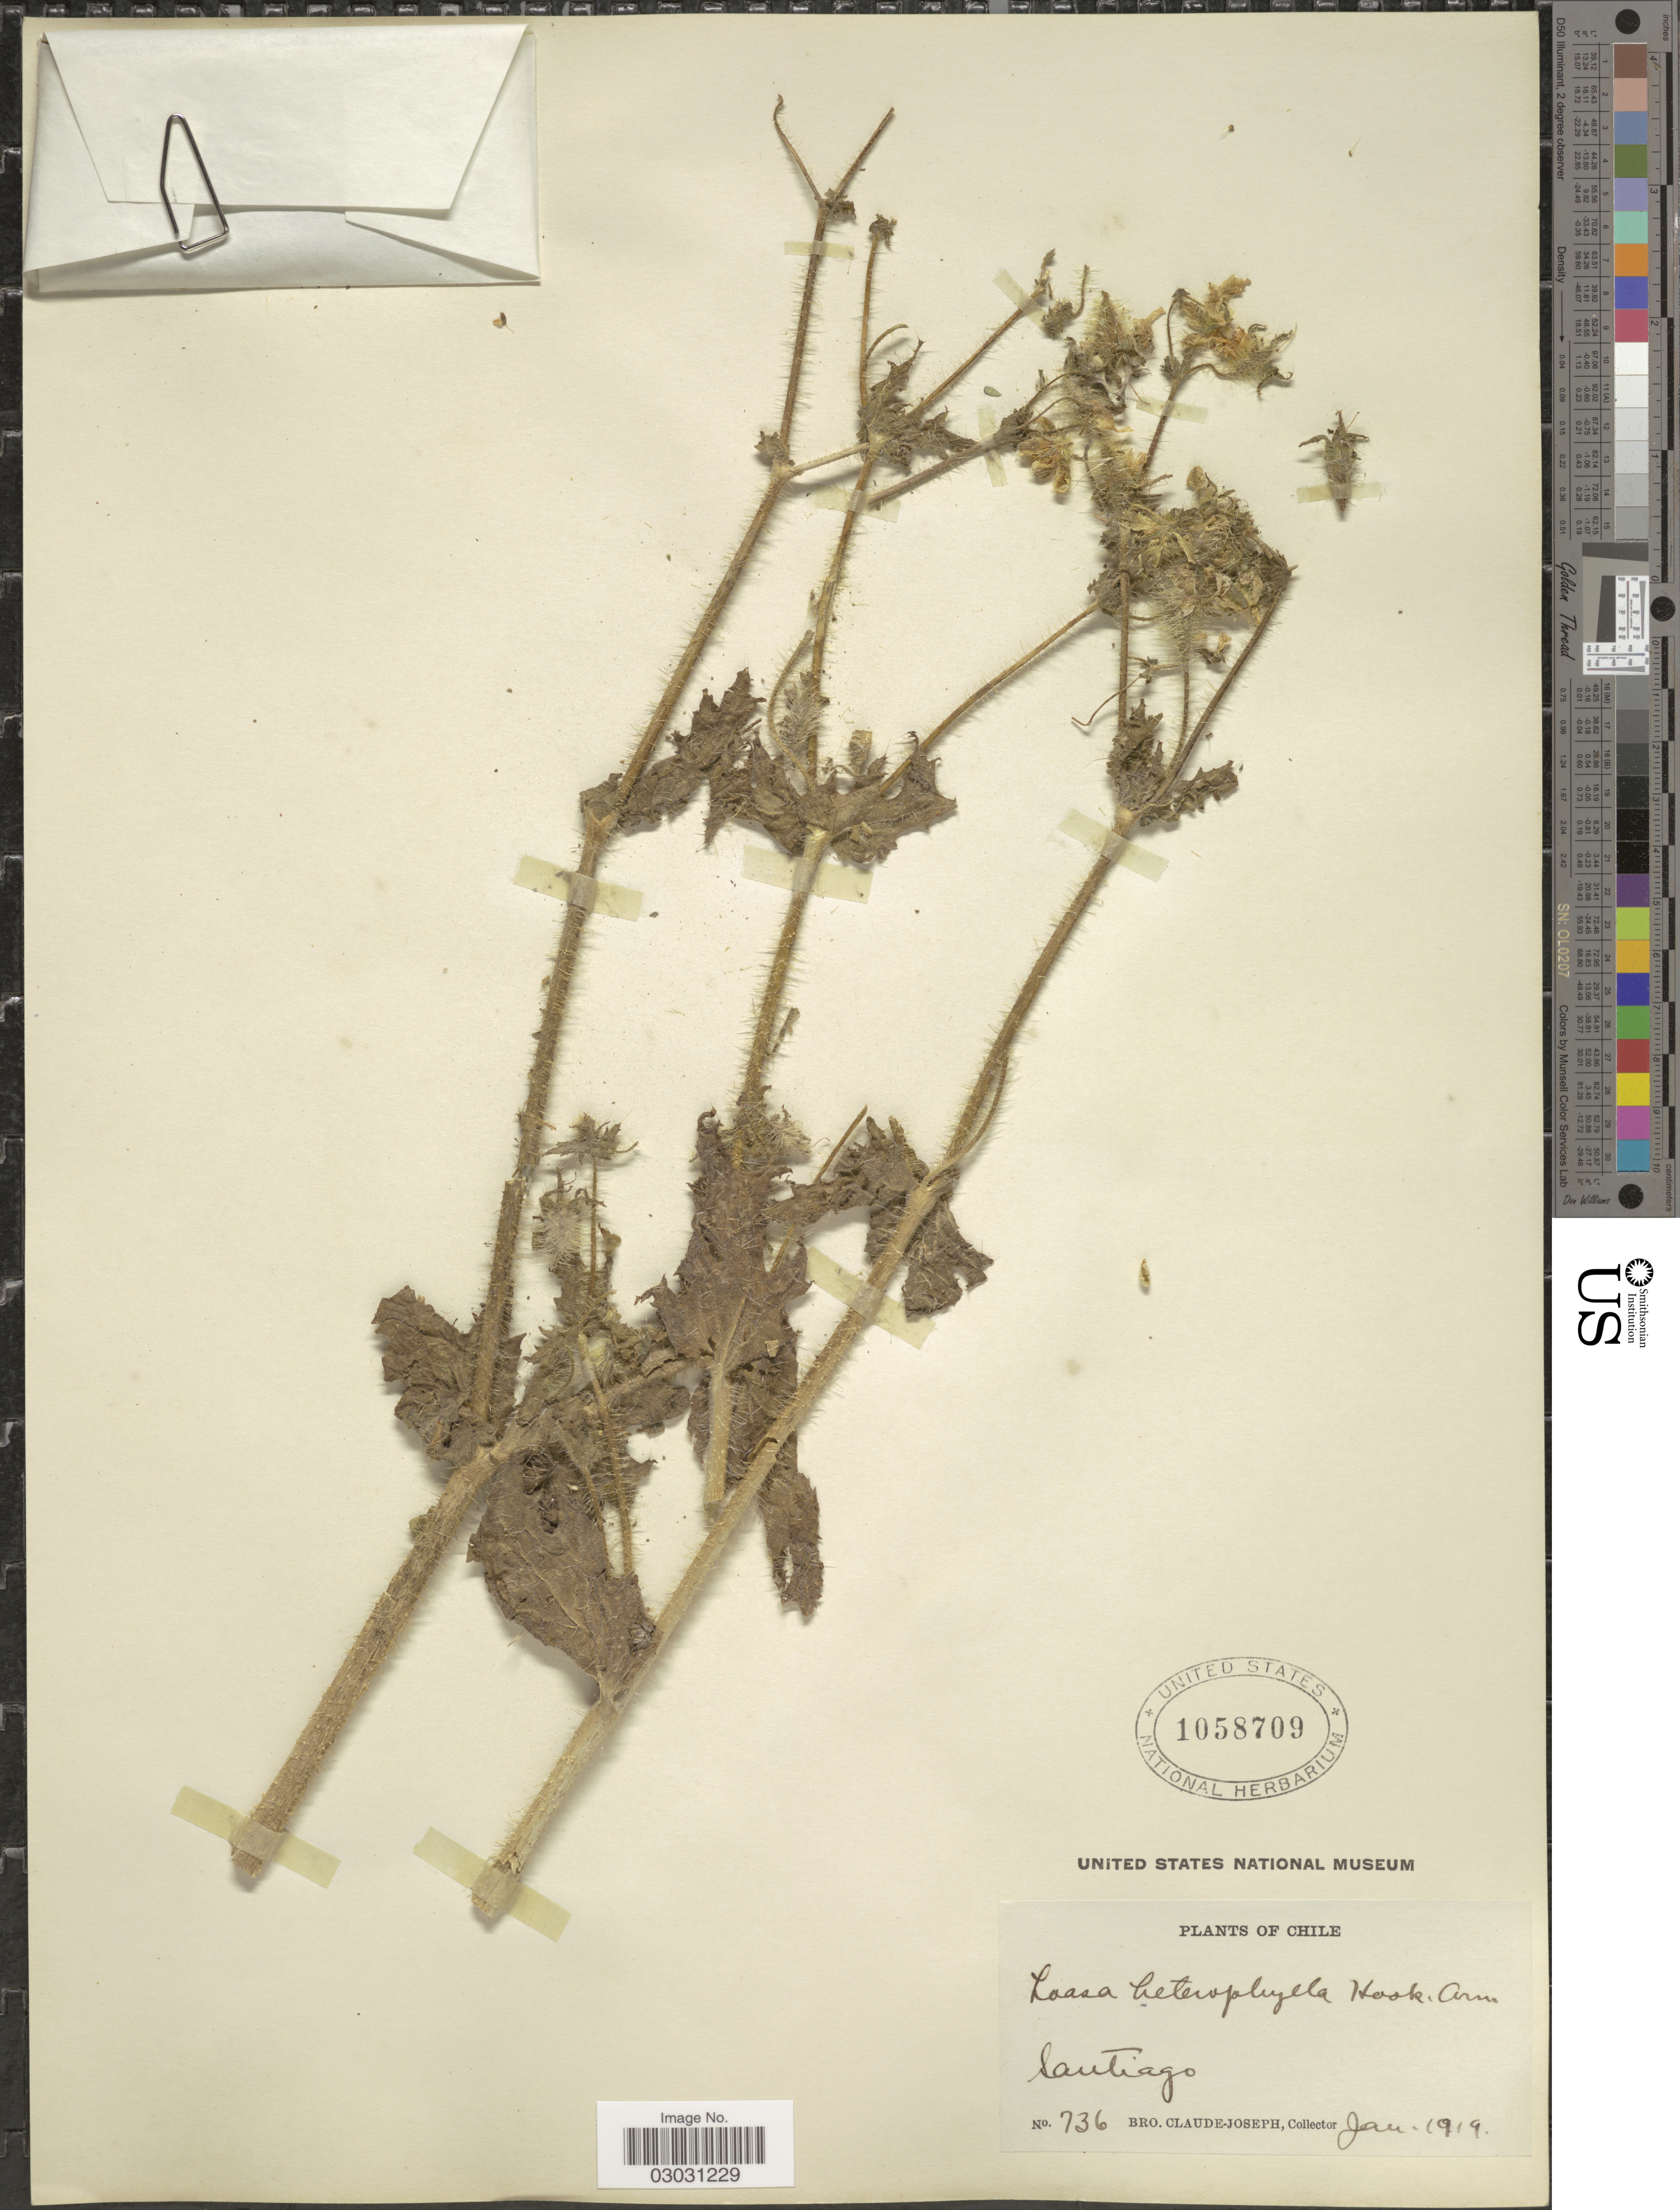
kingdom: Plantae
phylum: Tracheophyta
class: Magnoliopsida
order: Cornales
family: Loasaceae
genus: Loasa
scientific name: Loasa heterophylla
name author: Hook. & Arn.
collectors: Bro. Claude-Joseph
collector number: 736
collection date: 1919-01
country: Chile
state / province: Región Metropolitana (RM)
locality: Santiago.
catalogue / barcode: US 1058709